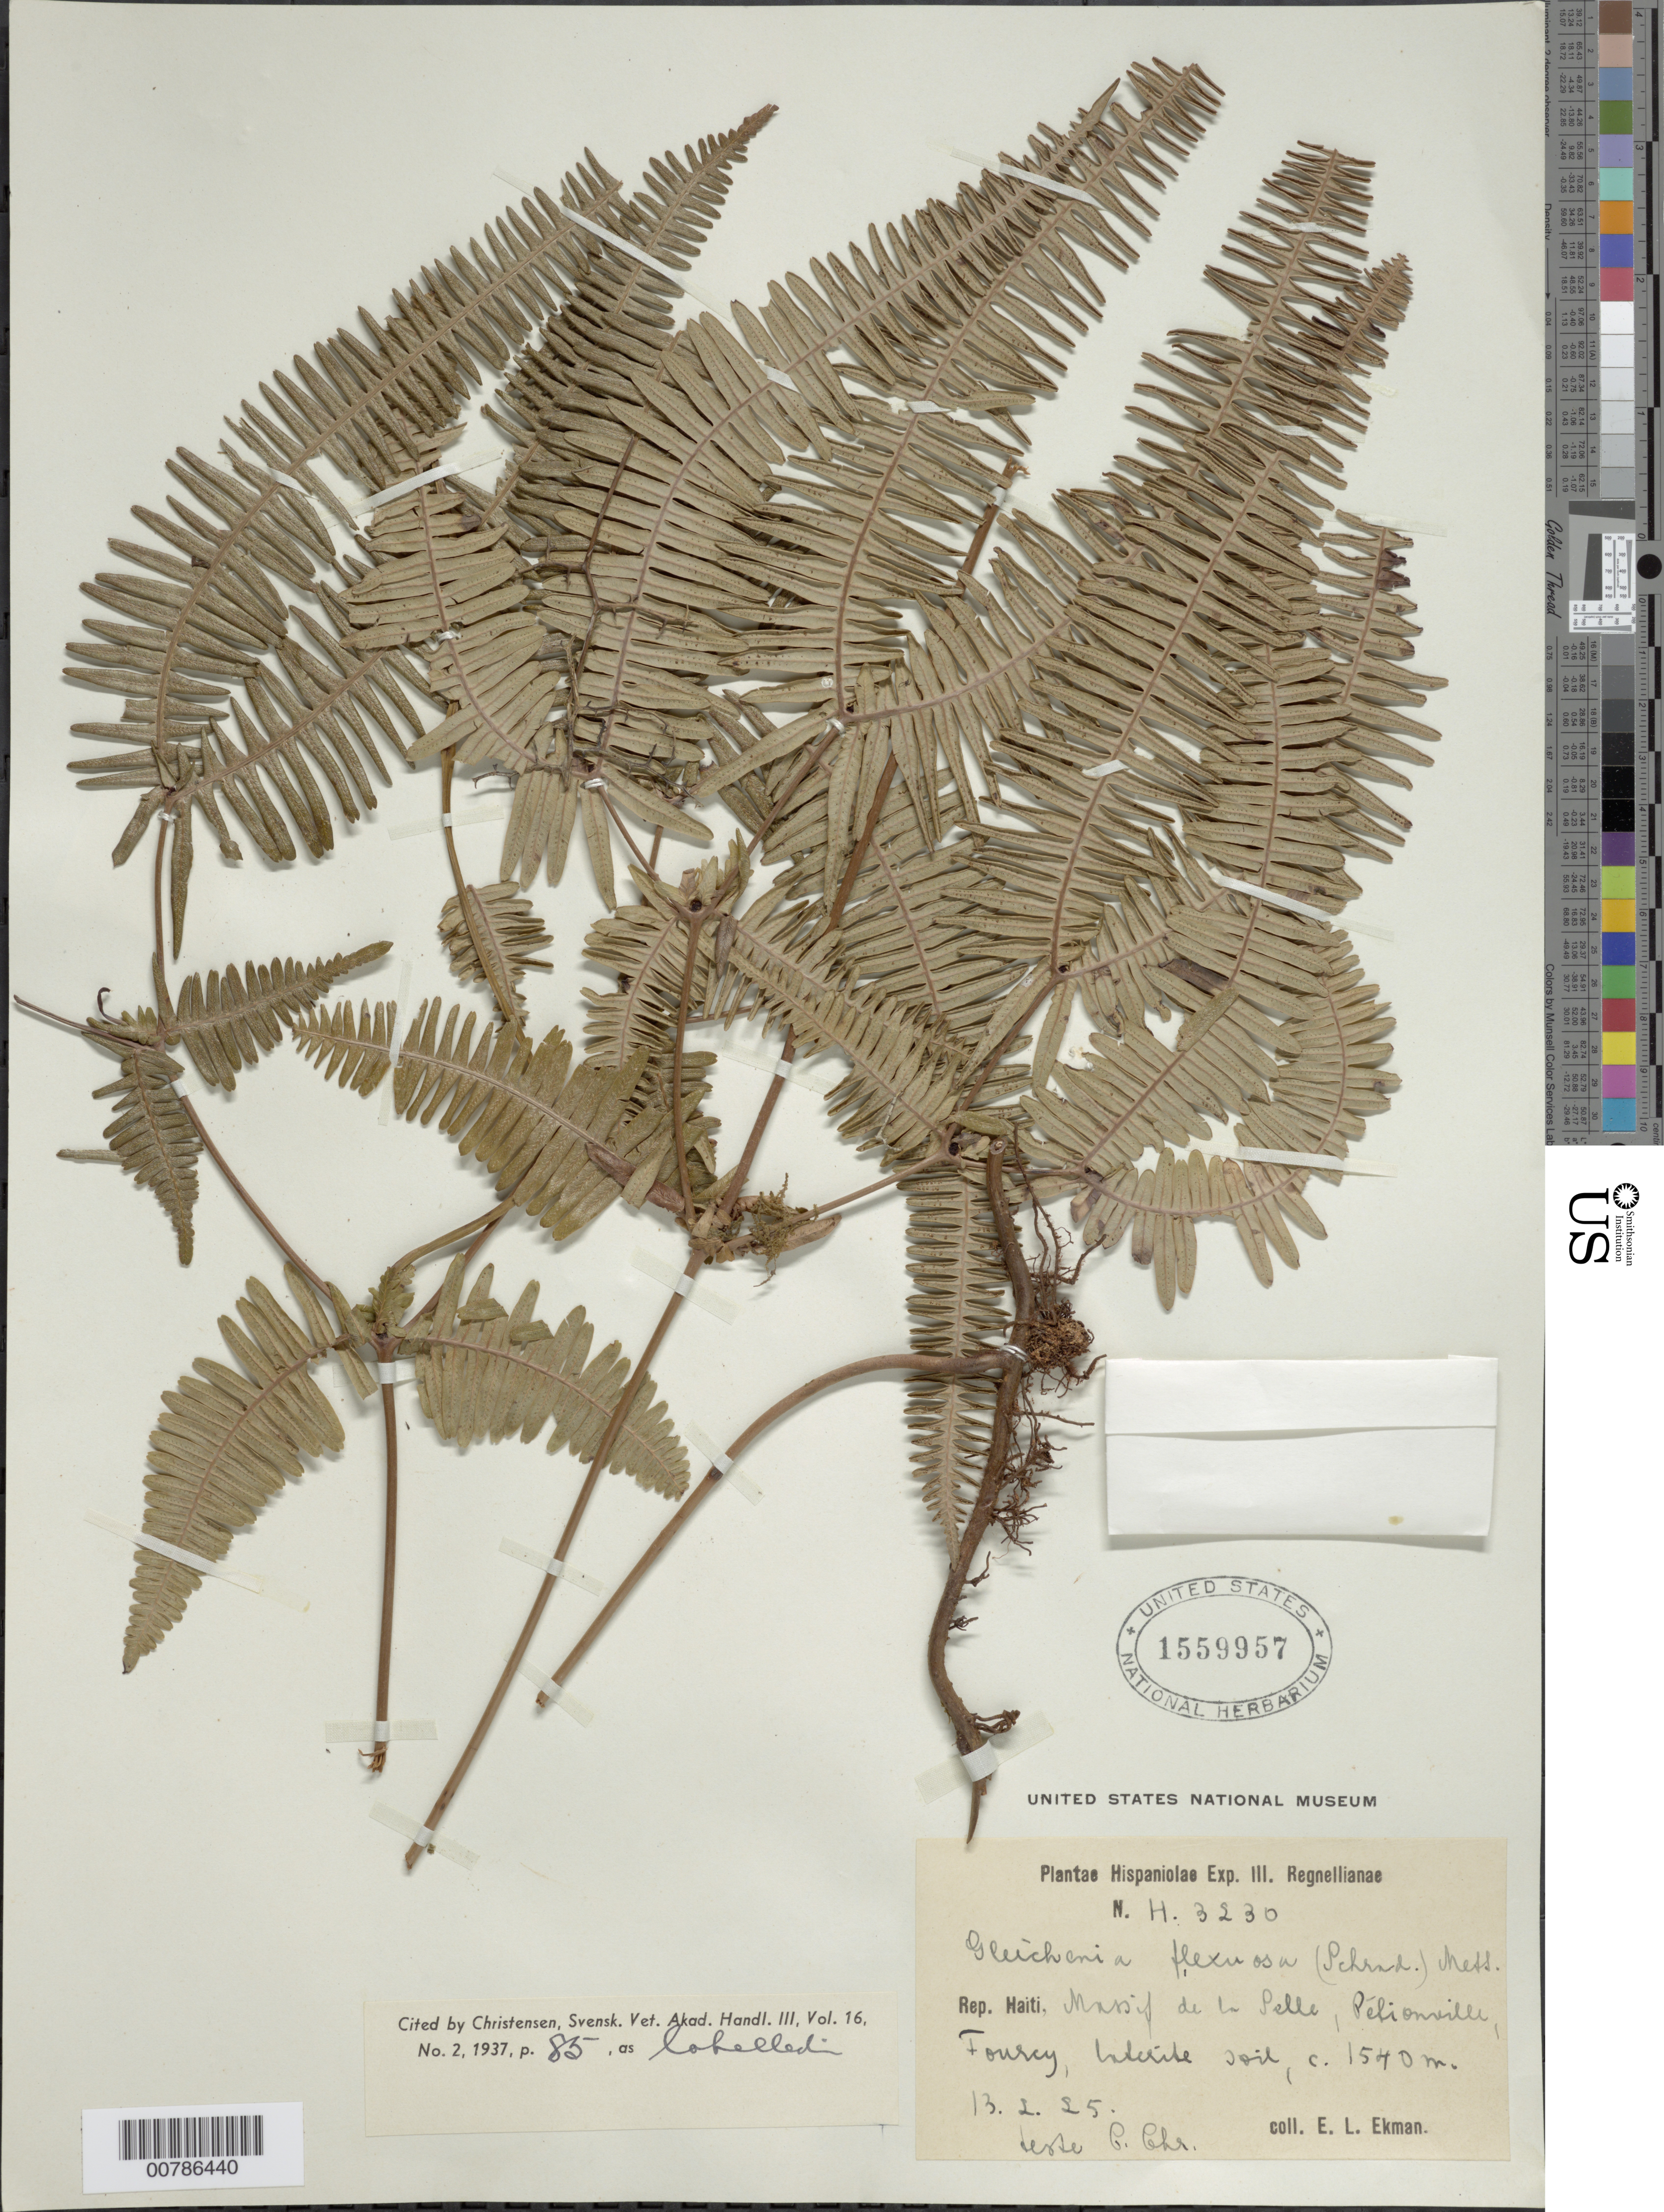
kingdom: Plantae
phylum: Tracheophyta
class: Polypodiopsida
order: Gleicheniales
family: Gleicheniaceae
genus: Dicranopteris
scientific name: Dicranopteris flexuosa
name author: (Schrad.) Underw.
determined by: Christensen, C. F. A.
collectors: E. L. Ekman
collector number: H 3230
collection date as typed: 13 Feb 1925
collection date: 1925-02-13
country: Haiti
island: Hispaniola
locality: Massif de la Sells, Pétionville, Fourcy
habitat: Laterite soil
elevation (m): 1540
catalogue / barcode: US 1559957